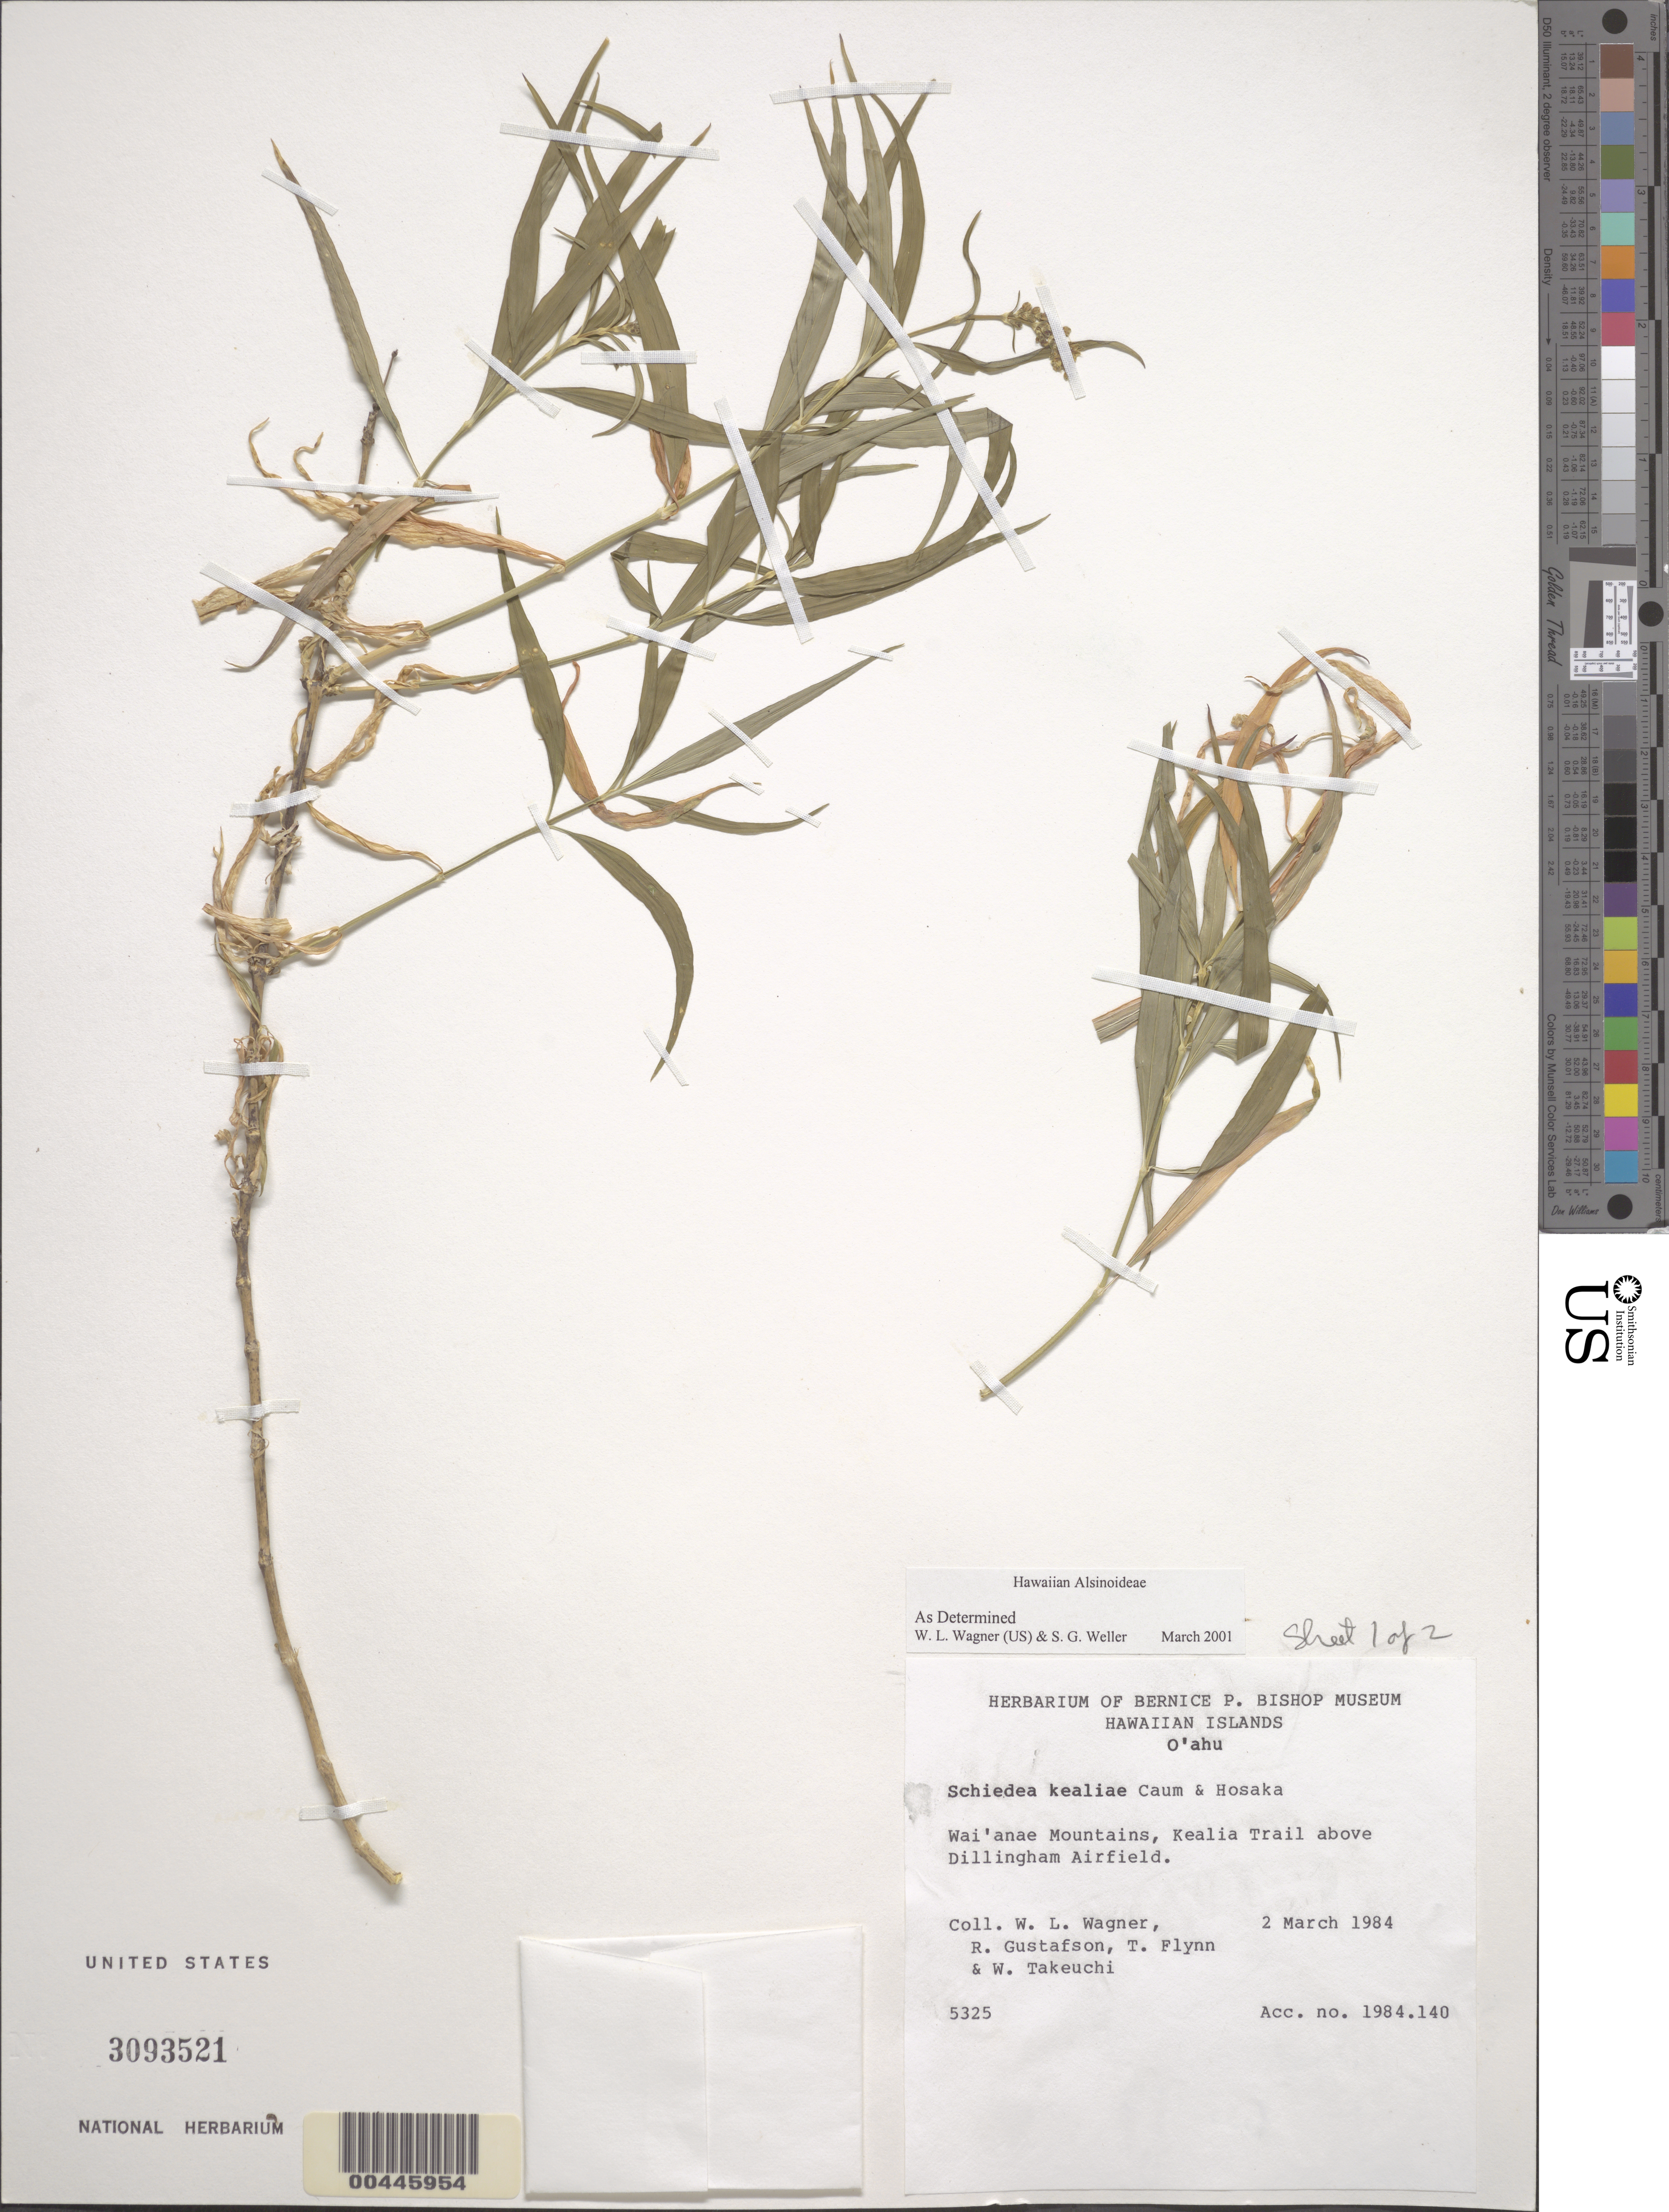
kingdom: Plantae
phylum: Tracheophyta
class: Magnoliopsida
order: Caryophyllales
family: Caryophyllaceae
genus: Schiedea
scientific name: Schiedea kealiae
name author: Caum & Hosaka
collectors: W. L. Wagner, R. Gustafson, T. W. Flynn & W. N. Takeuchi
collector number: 5325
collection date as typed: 2 Mar 1984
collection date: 1984-03-02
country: United States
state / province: Hawaii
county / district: Honolulu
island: Oahu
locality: Waianae Mts., Kealia Trail above Dillingham Airfield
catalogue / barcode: US 3093521